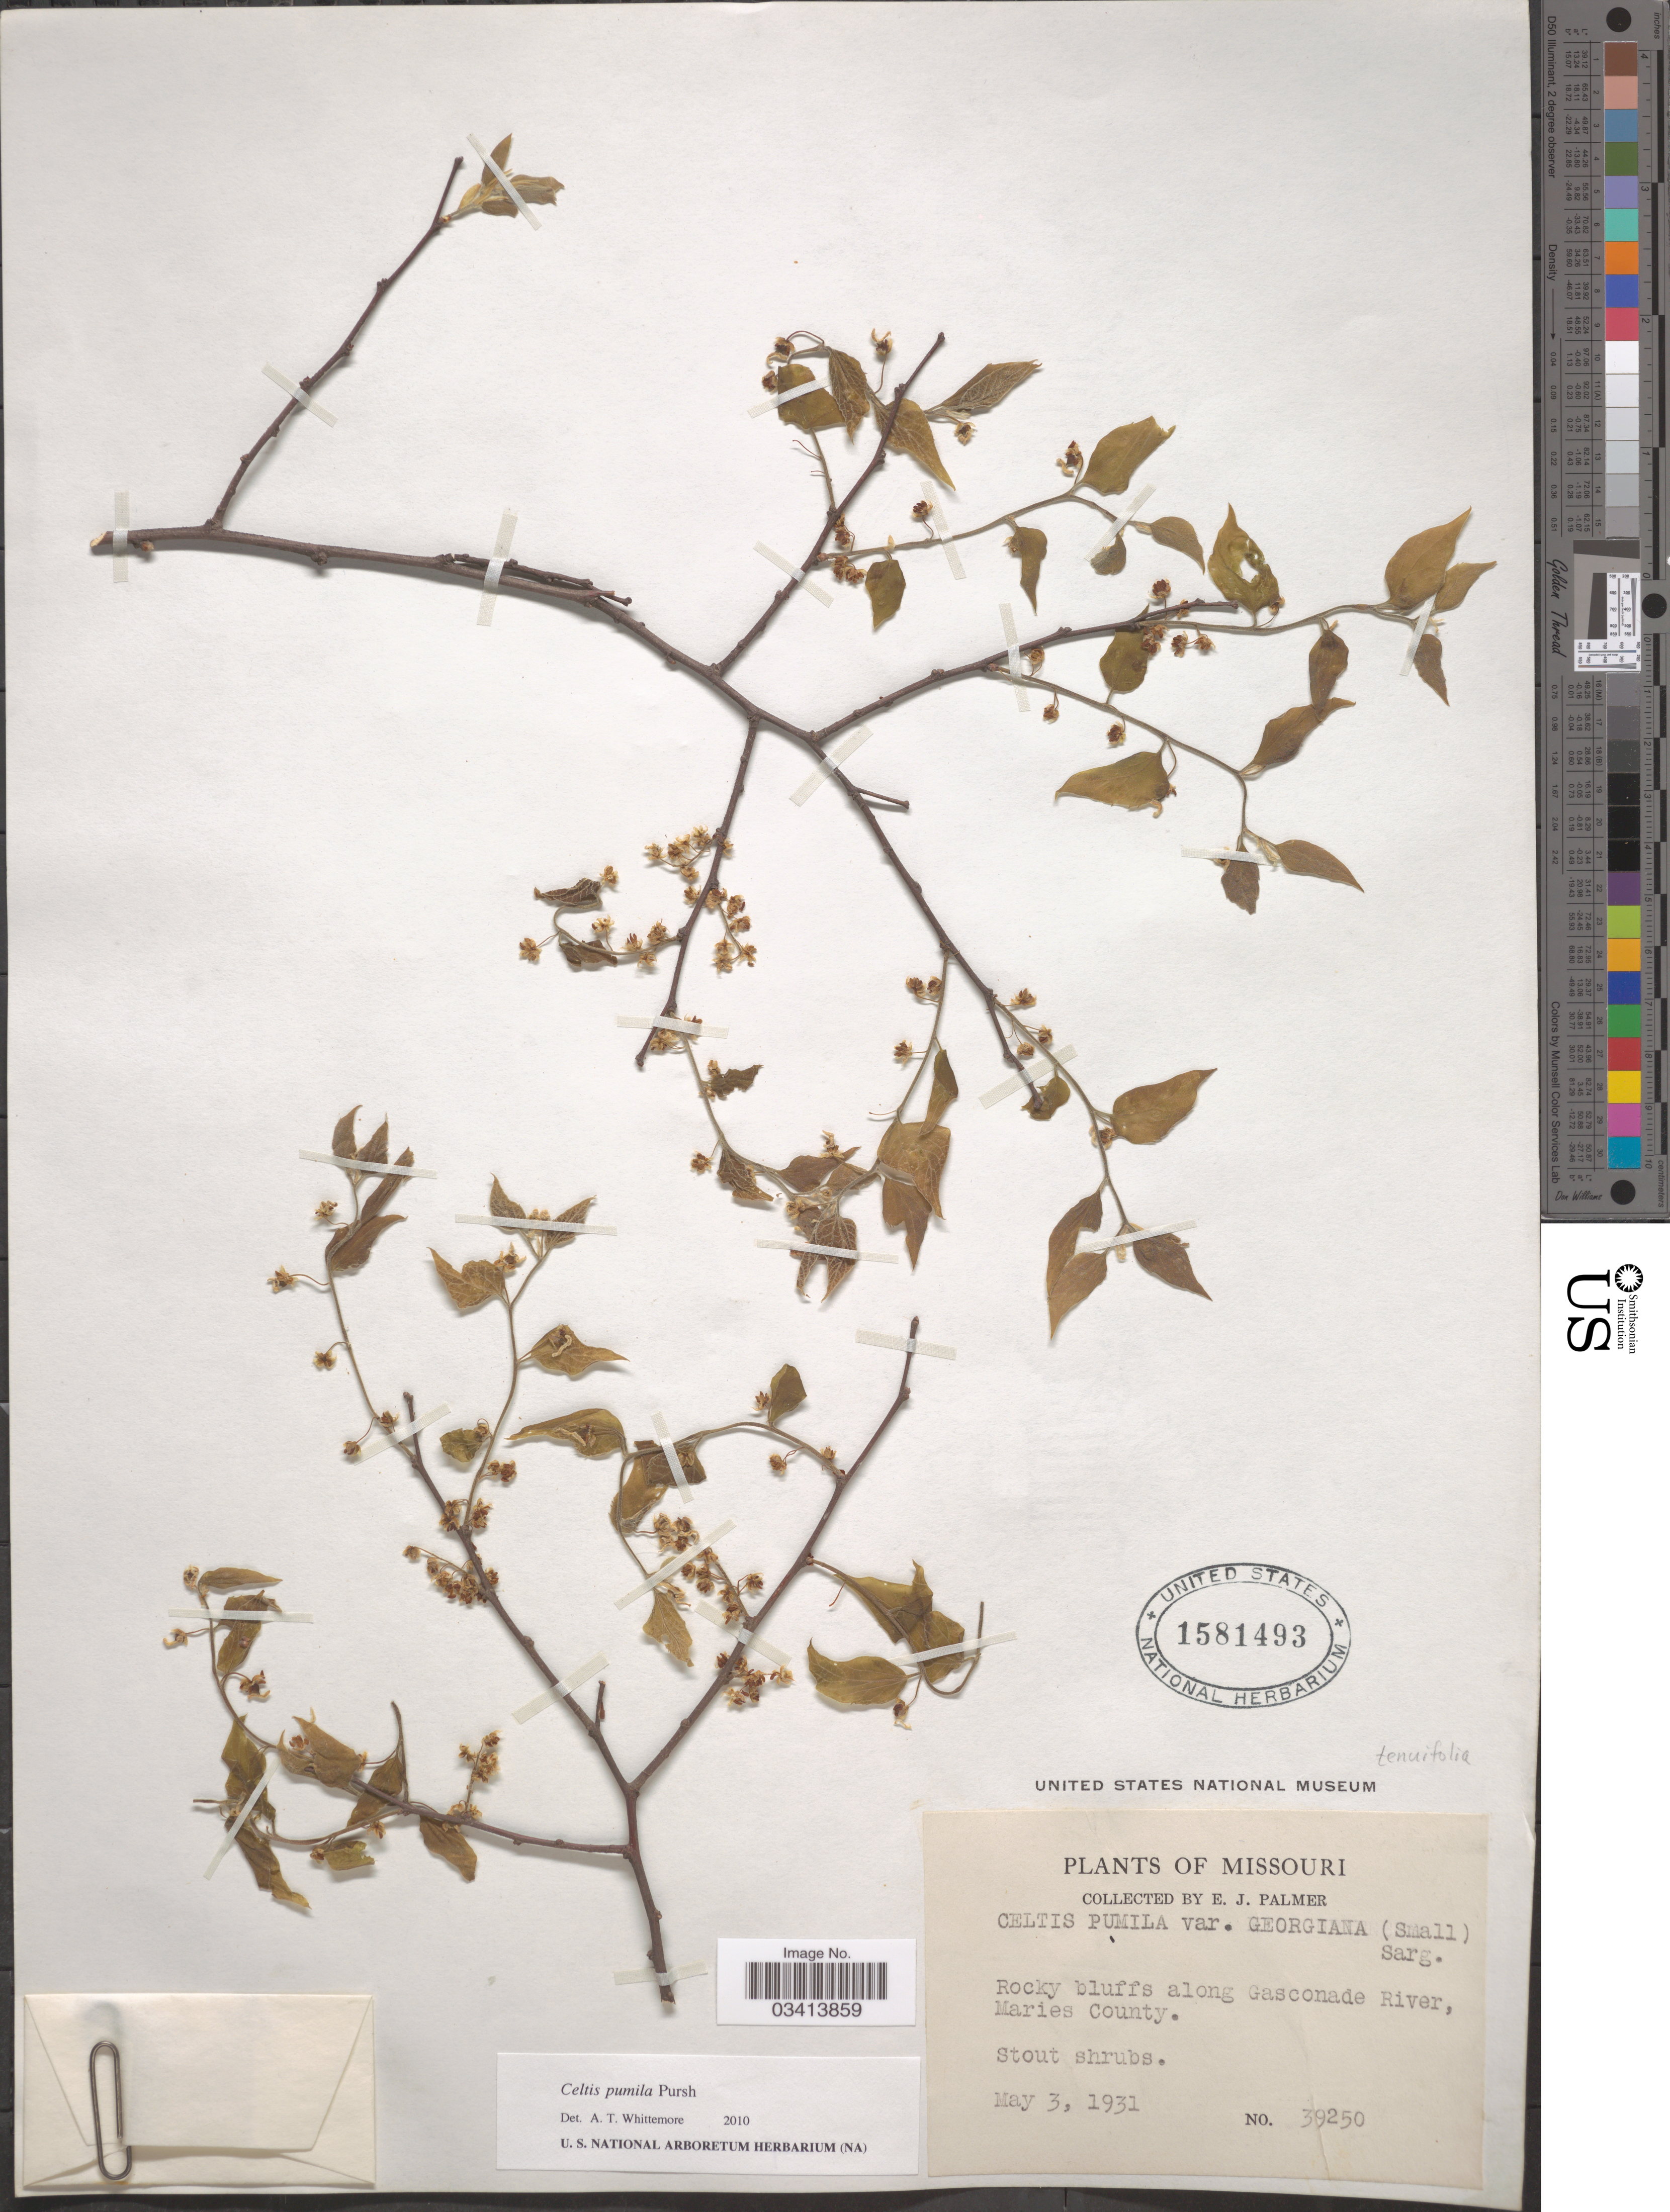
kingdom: Plantae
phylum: Tracheophyta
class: Magnoliopsida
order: Rosales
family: Cannabaceae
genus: Celtis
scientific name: Celtis occidentalis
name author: L.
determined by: Strong, M. T., (US), Smithsonian Institution - National Museum of Natural History (UNITED STATES)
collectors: E. J. Palmer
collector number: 39250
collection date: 1931-05-03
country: United States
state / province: Missouri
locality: Along Gasconade River, Maries County.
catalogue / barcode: US 1581493